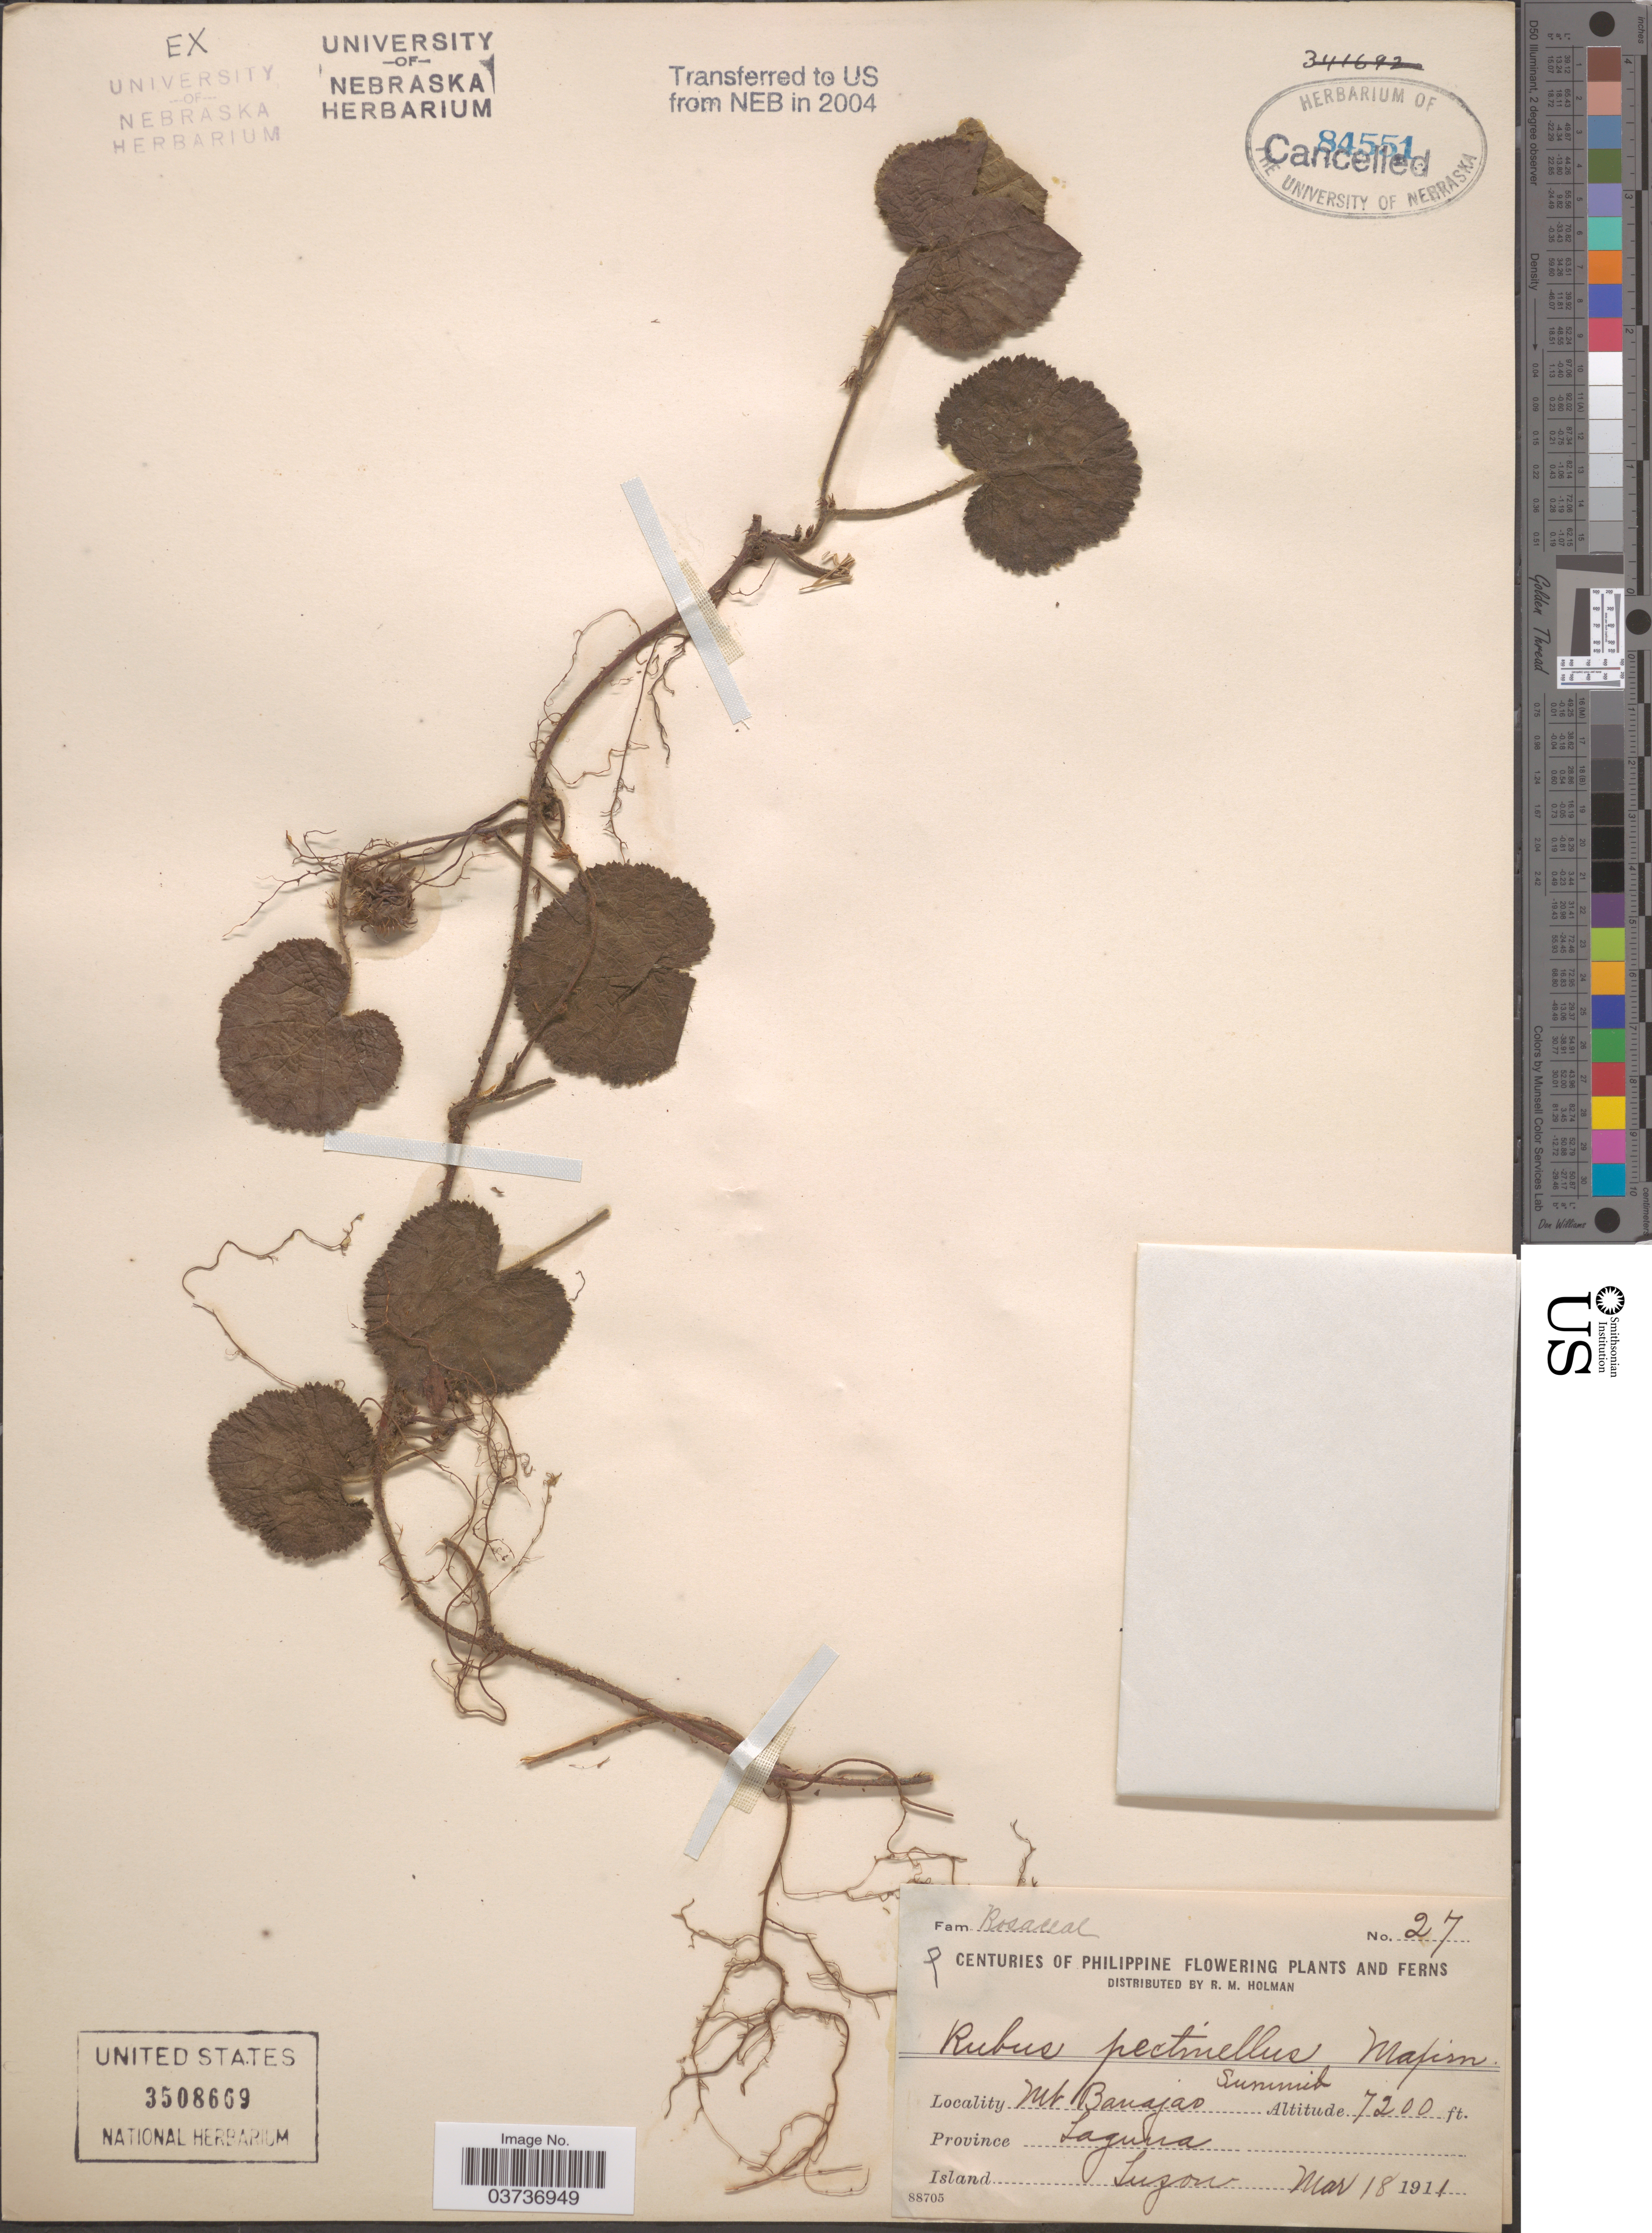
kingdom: Plantae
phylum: Tracheophyta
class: Magnoliopsida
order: Rosales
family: Rosaceae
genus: Rubus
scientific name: Rubus pectinellus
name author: Maxim.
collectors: R. Holman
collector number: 27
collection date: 1911-03-18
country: Philippines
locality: Mt. Banajao Summit. Province Laguna. Island Luzon.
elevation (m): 2195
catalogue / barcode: US 3508669